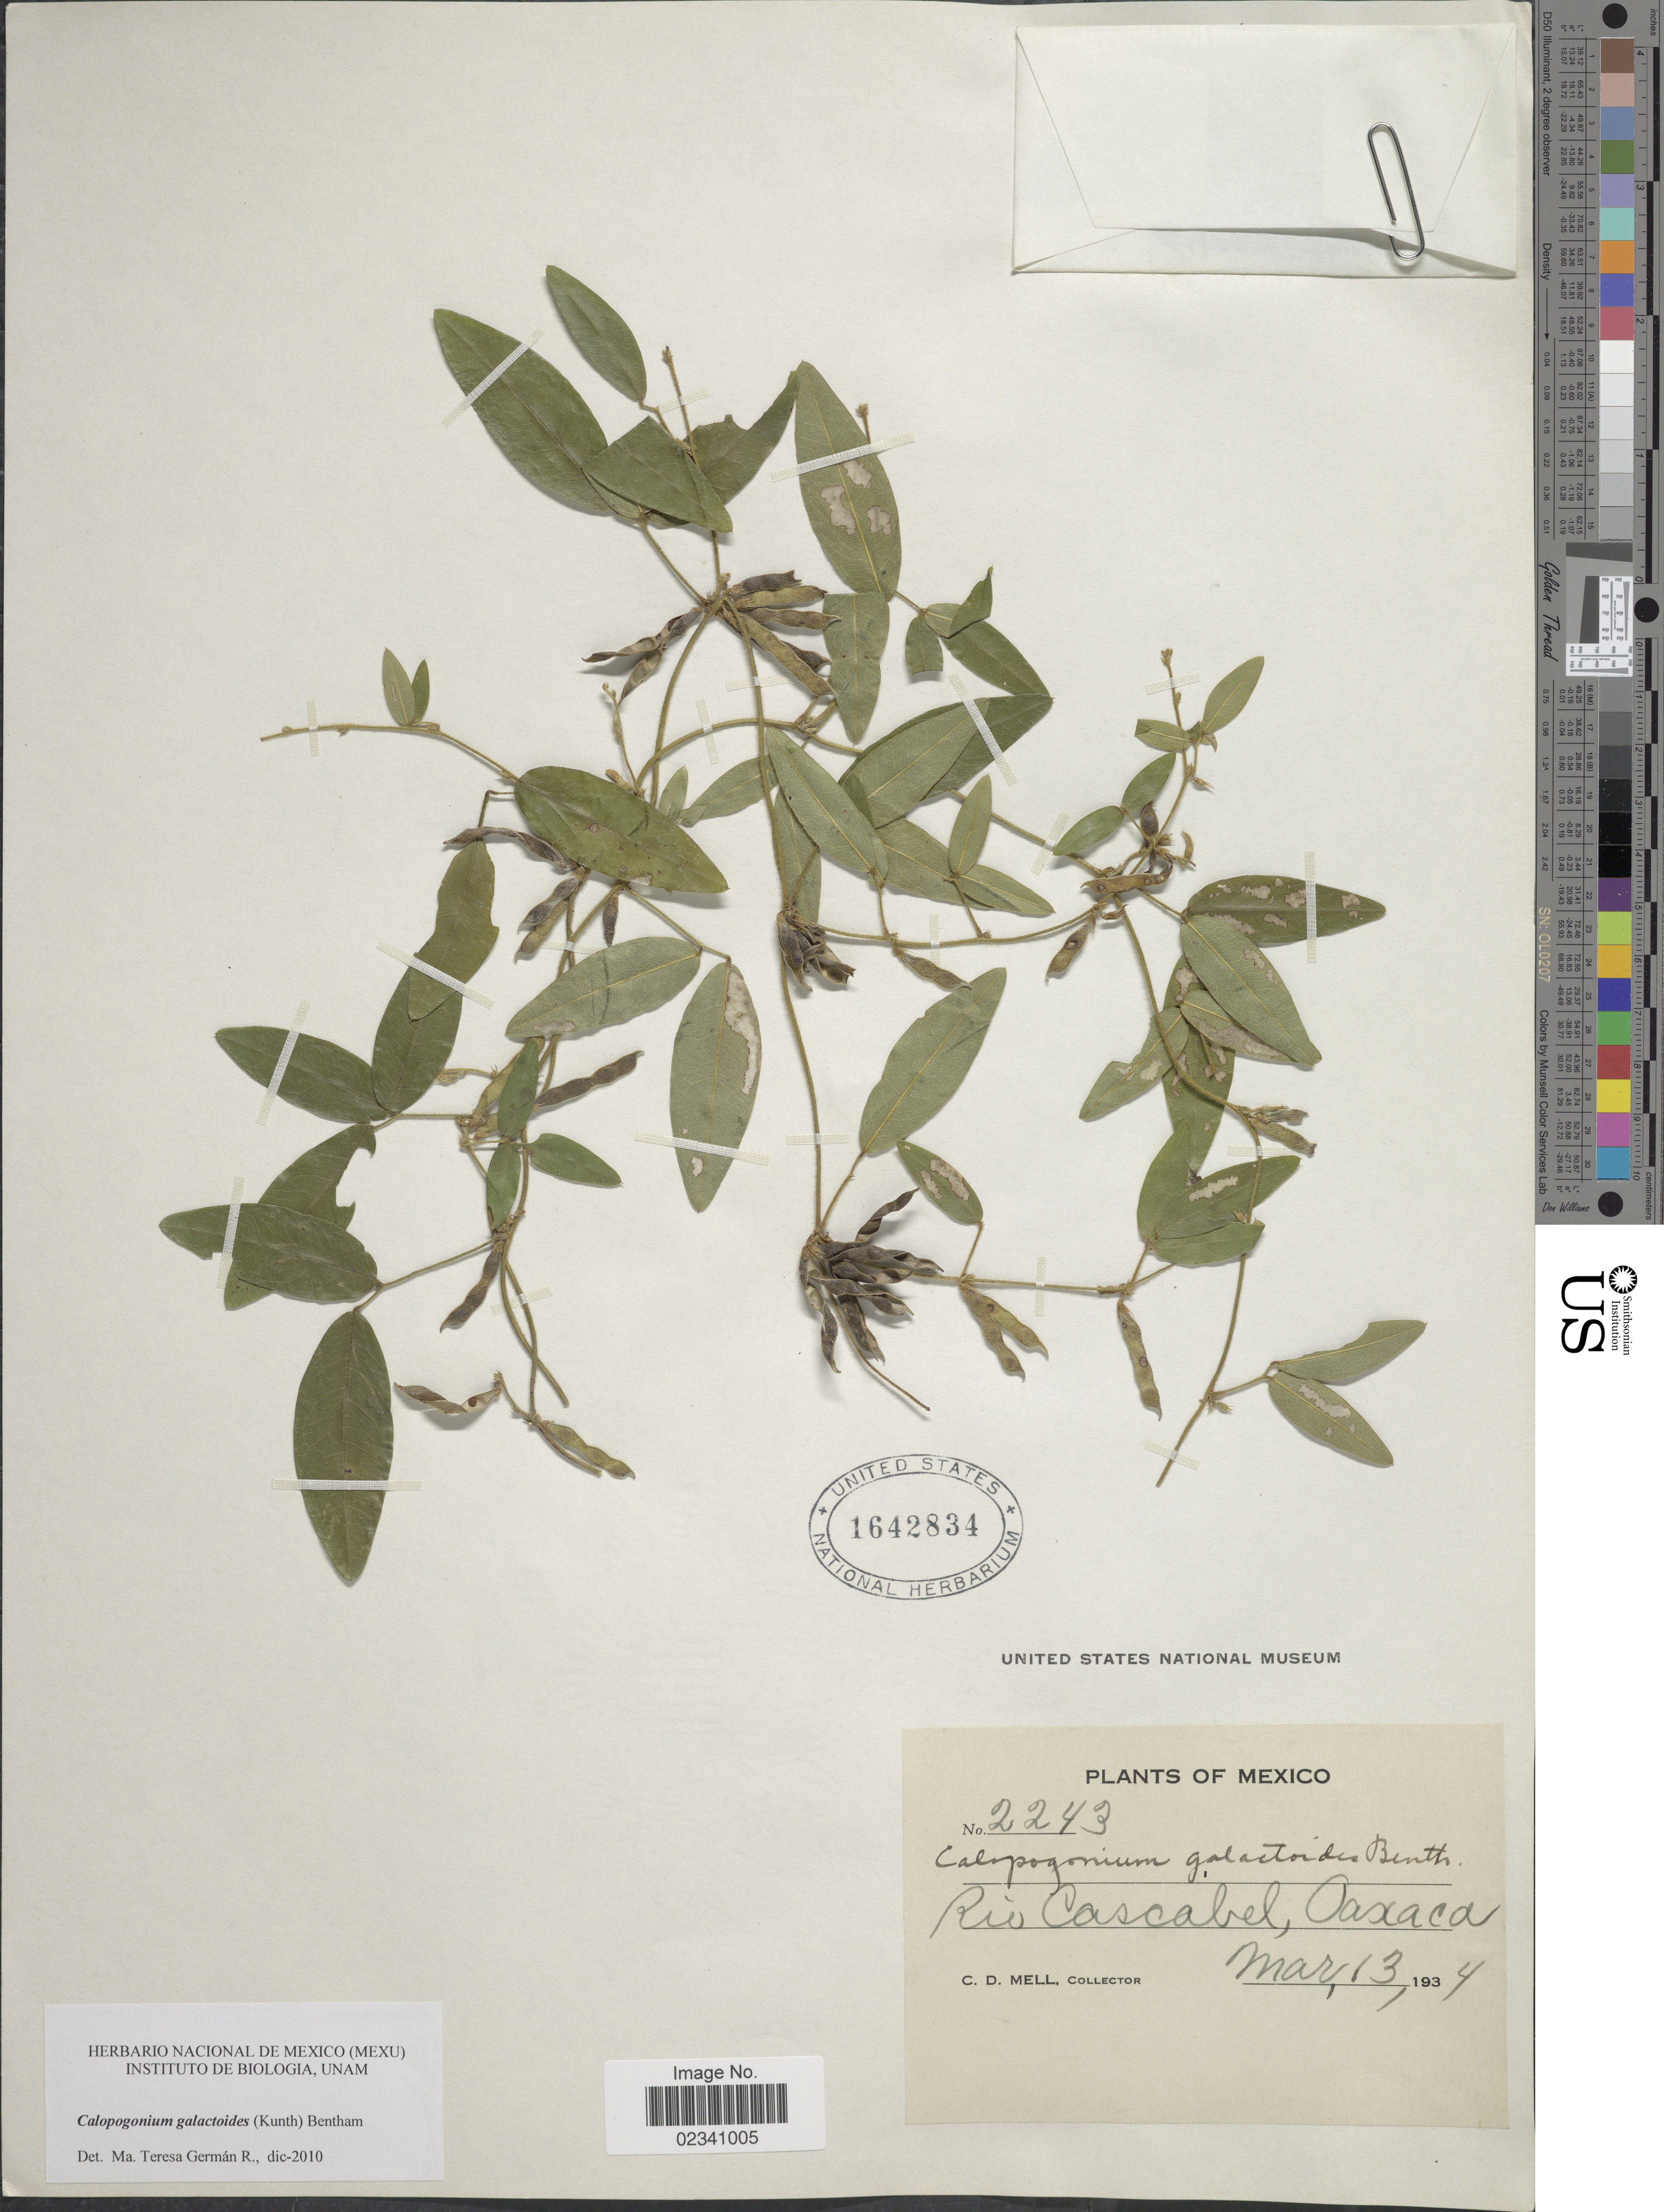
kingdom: Plantae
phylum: Tracheophyta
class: Magnoliopsida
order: Fabales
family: Fabaceae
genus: Calopogonium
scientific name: Calopogonium galactioides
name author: (Kunth) Hemsl.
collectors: C. D. Mell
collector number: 2243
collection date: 1934-03-13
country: Mexico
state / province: Oaxaca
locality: Rio Cascabel, Oaxaca.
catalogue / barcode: US 1642834